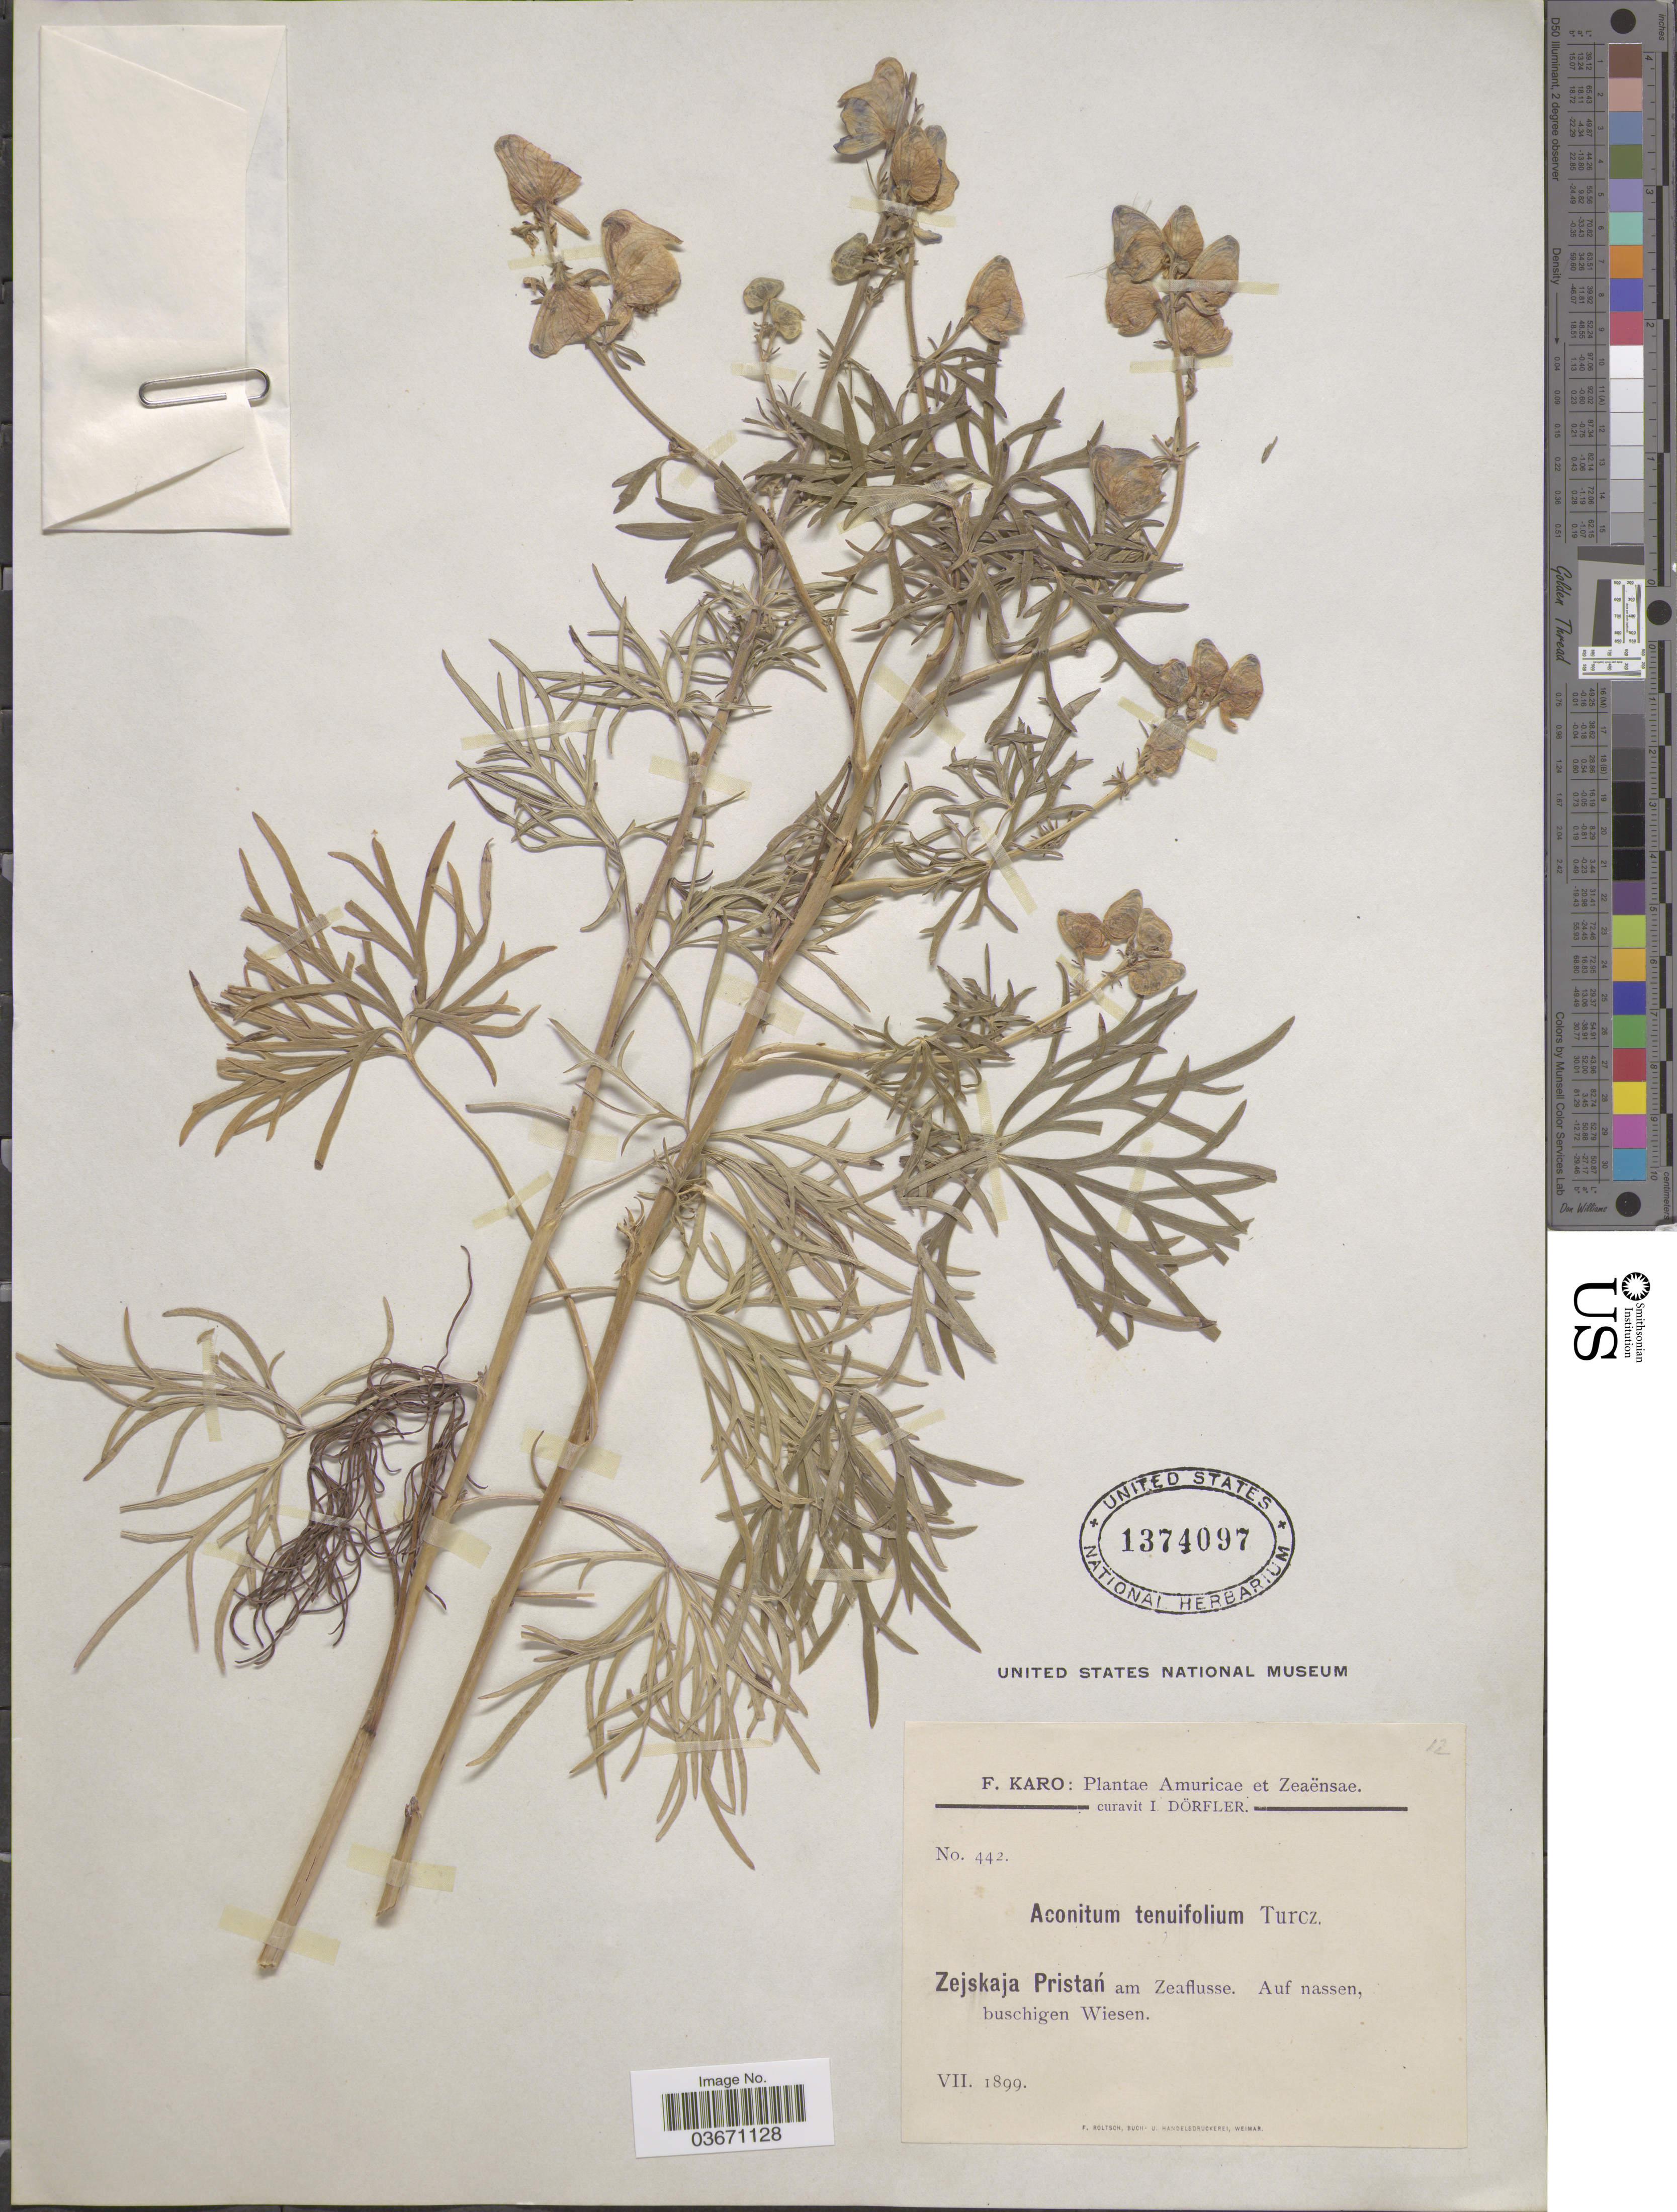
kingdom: Plantae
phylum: Tracheophyta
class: Magnoliopsida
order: Ranunculales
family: Ranunculaceae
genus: Aconitum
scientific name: Aconitum tenuifolium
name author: Rchb.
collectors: F. Karo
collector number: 442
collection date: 1899-07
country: Russian Federation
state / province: Amur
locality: Amuricæ et Zeaënsæ. Zejskaja Pristán am Zeaflusse. Auf nassen, buschigen Wiesen.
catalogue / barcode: US 1374097